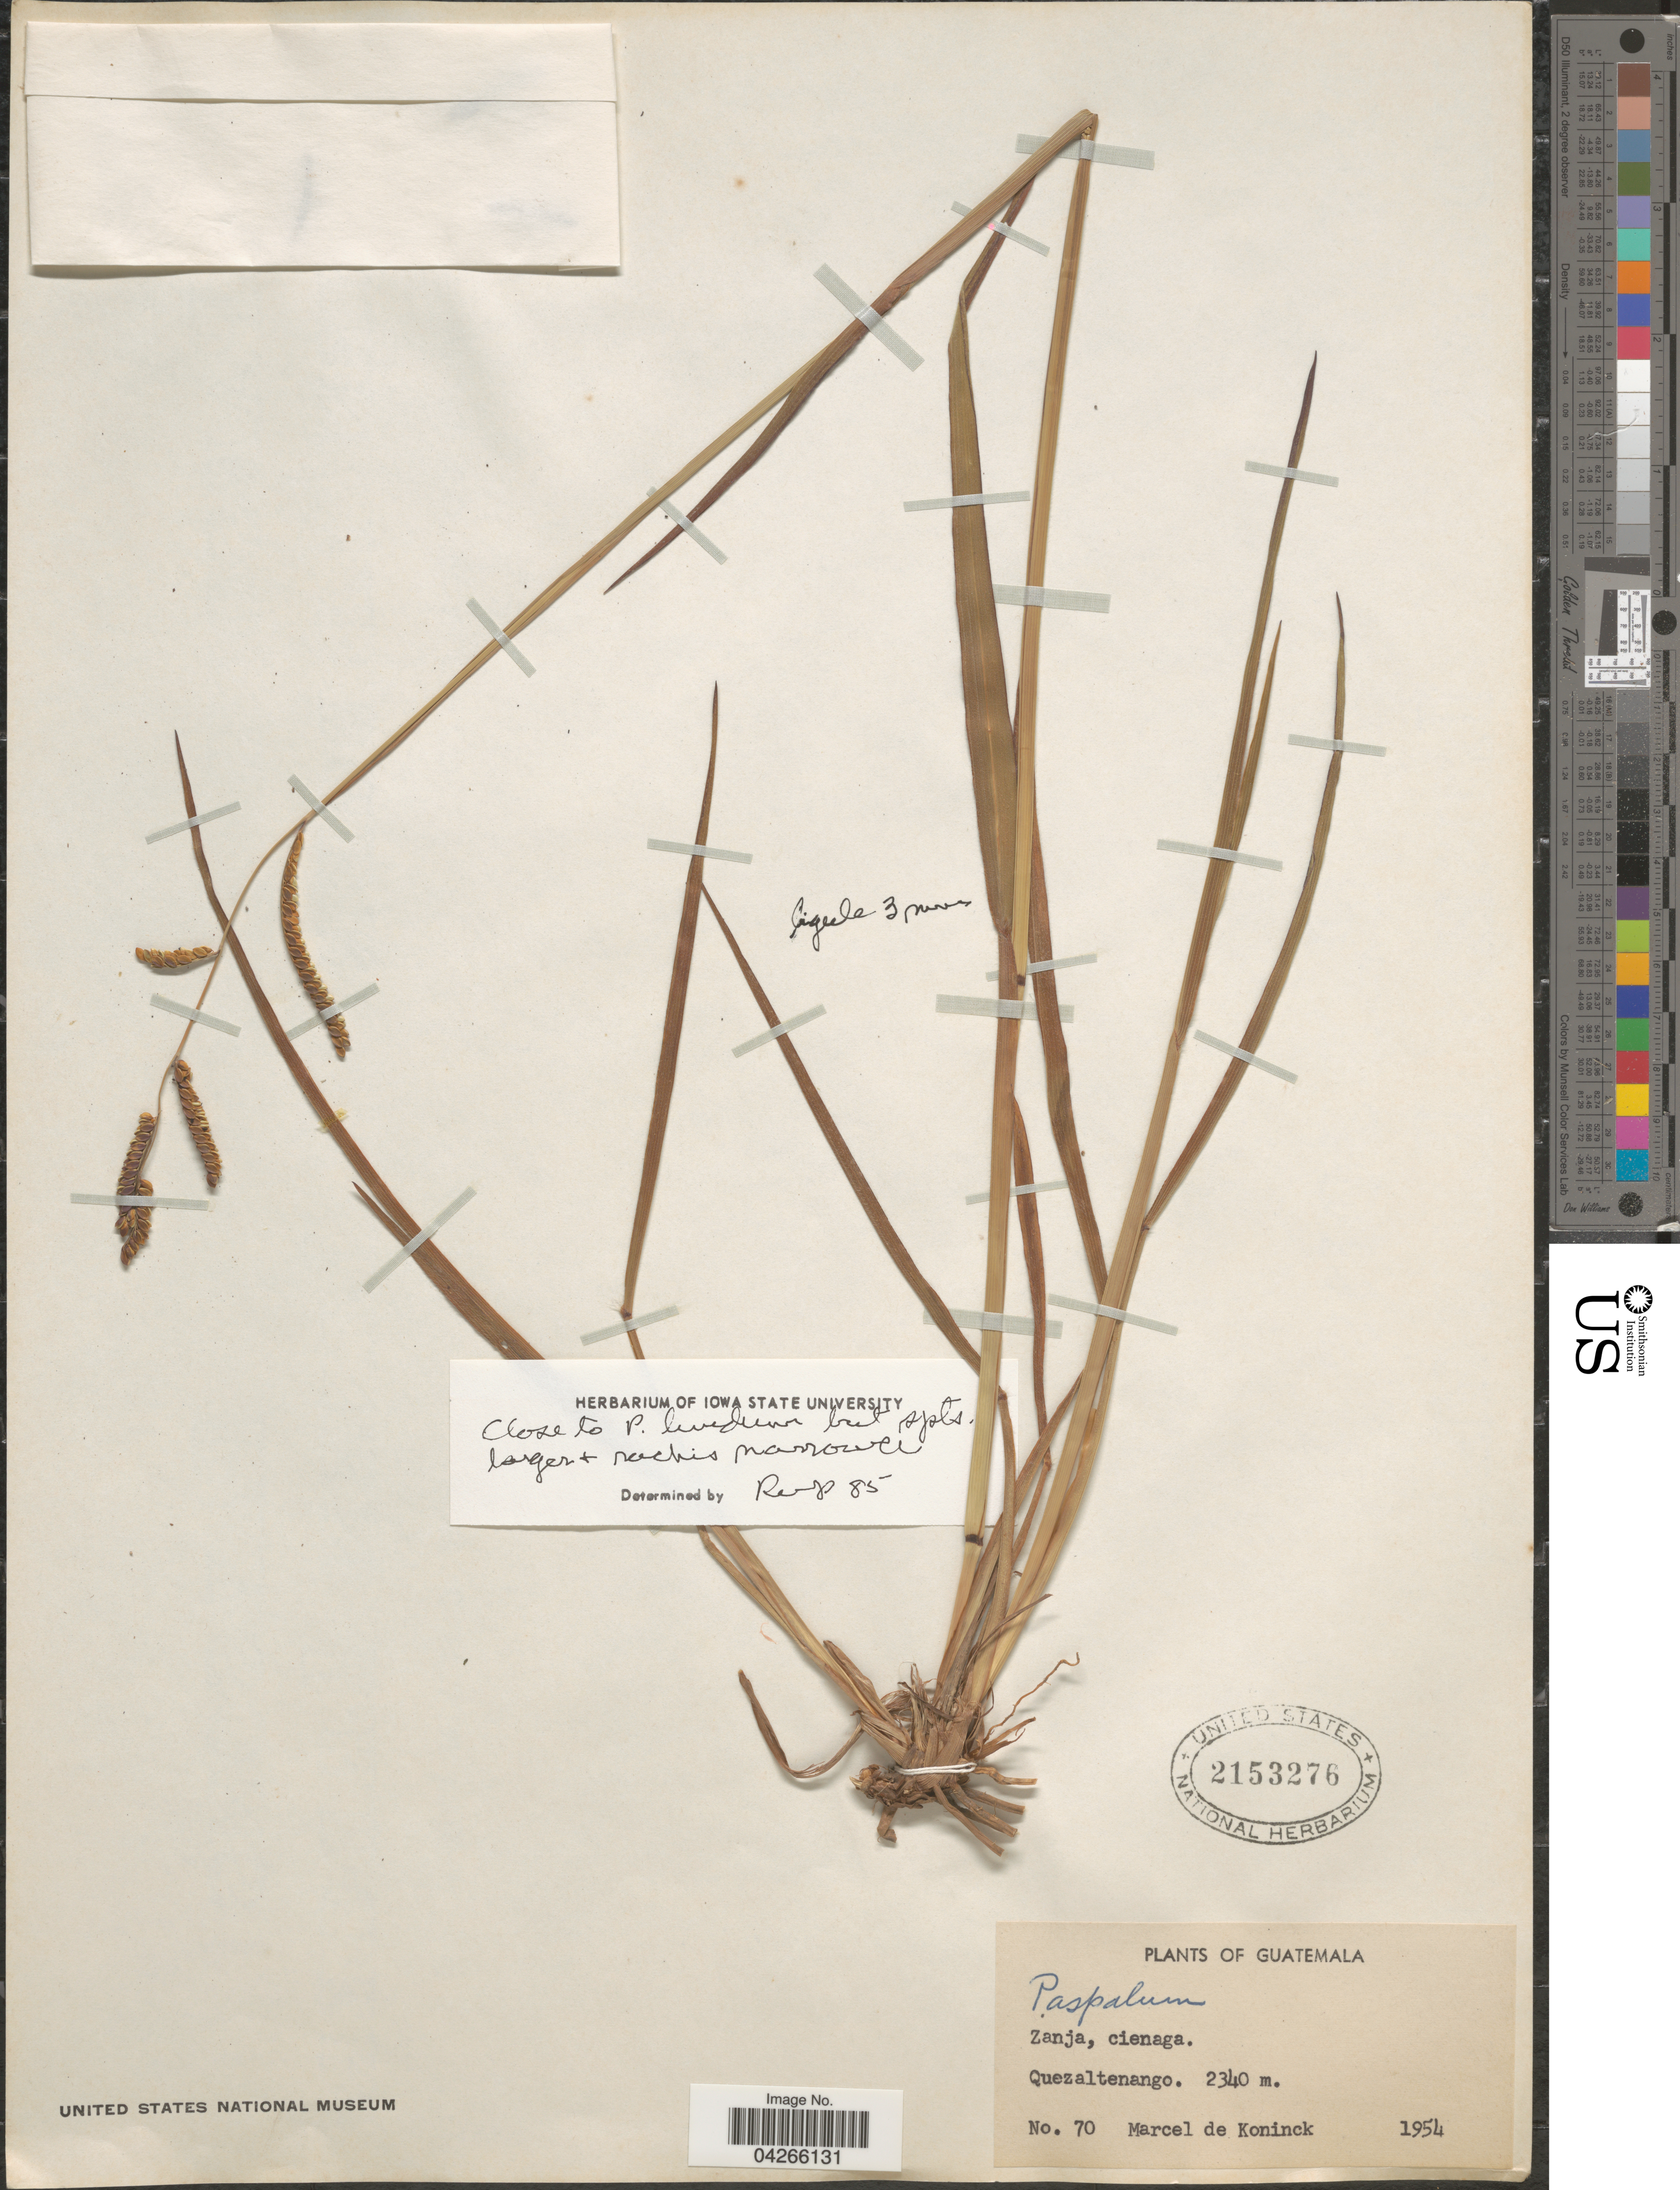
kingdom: Plantae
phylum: Tracheophyta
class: Liliopsida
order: Poales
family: Poaceae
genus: Paspalum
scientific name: Paspalum sp.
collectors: M. Koninck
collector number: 70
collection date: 1954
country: Guatemala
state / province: Quetzaltenango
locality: Zanja, cienaga.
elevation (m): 2340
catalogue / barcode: US 2153276